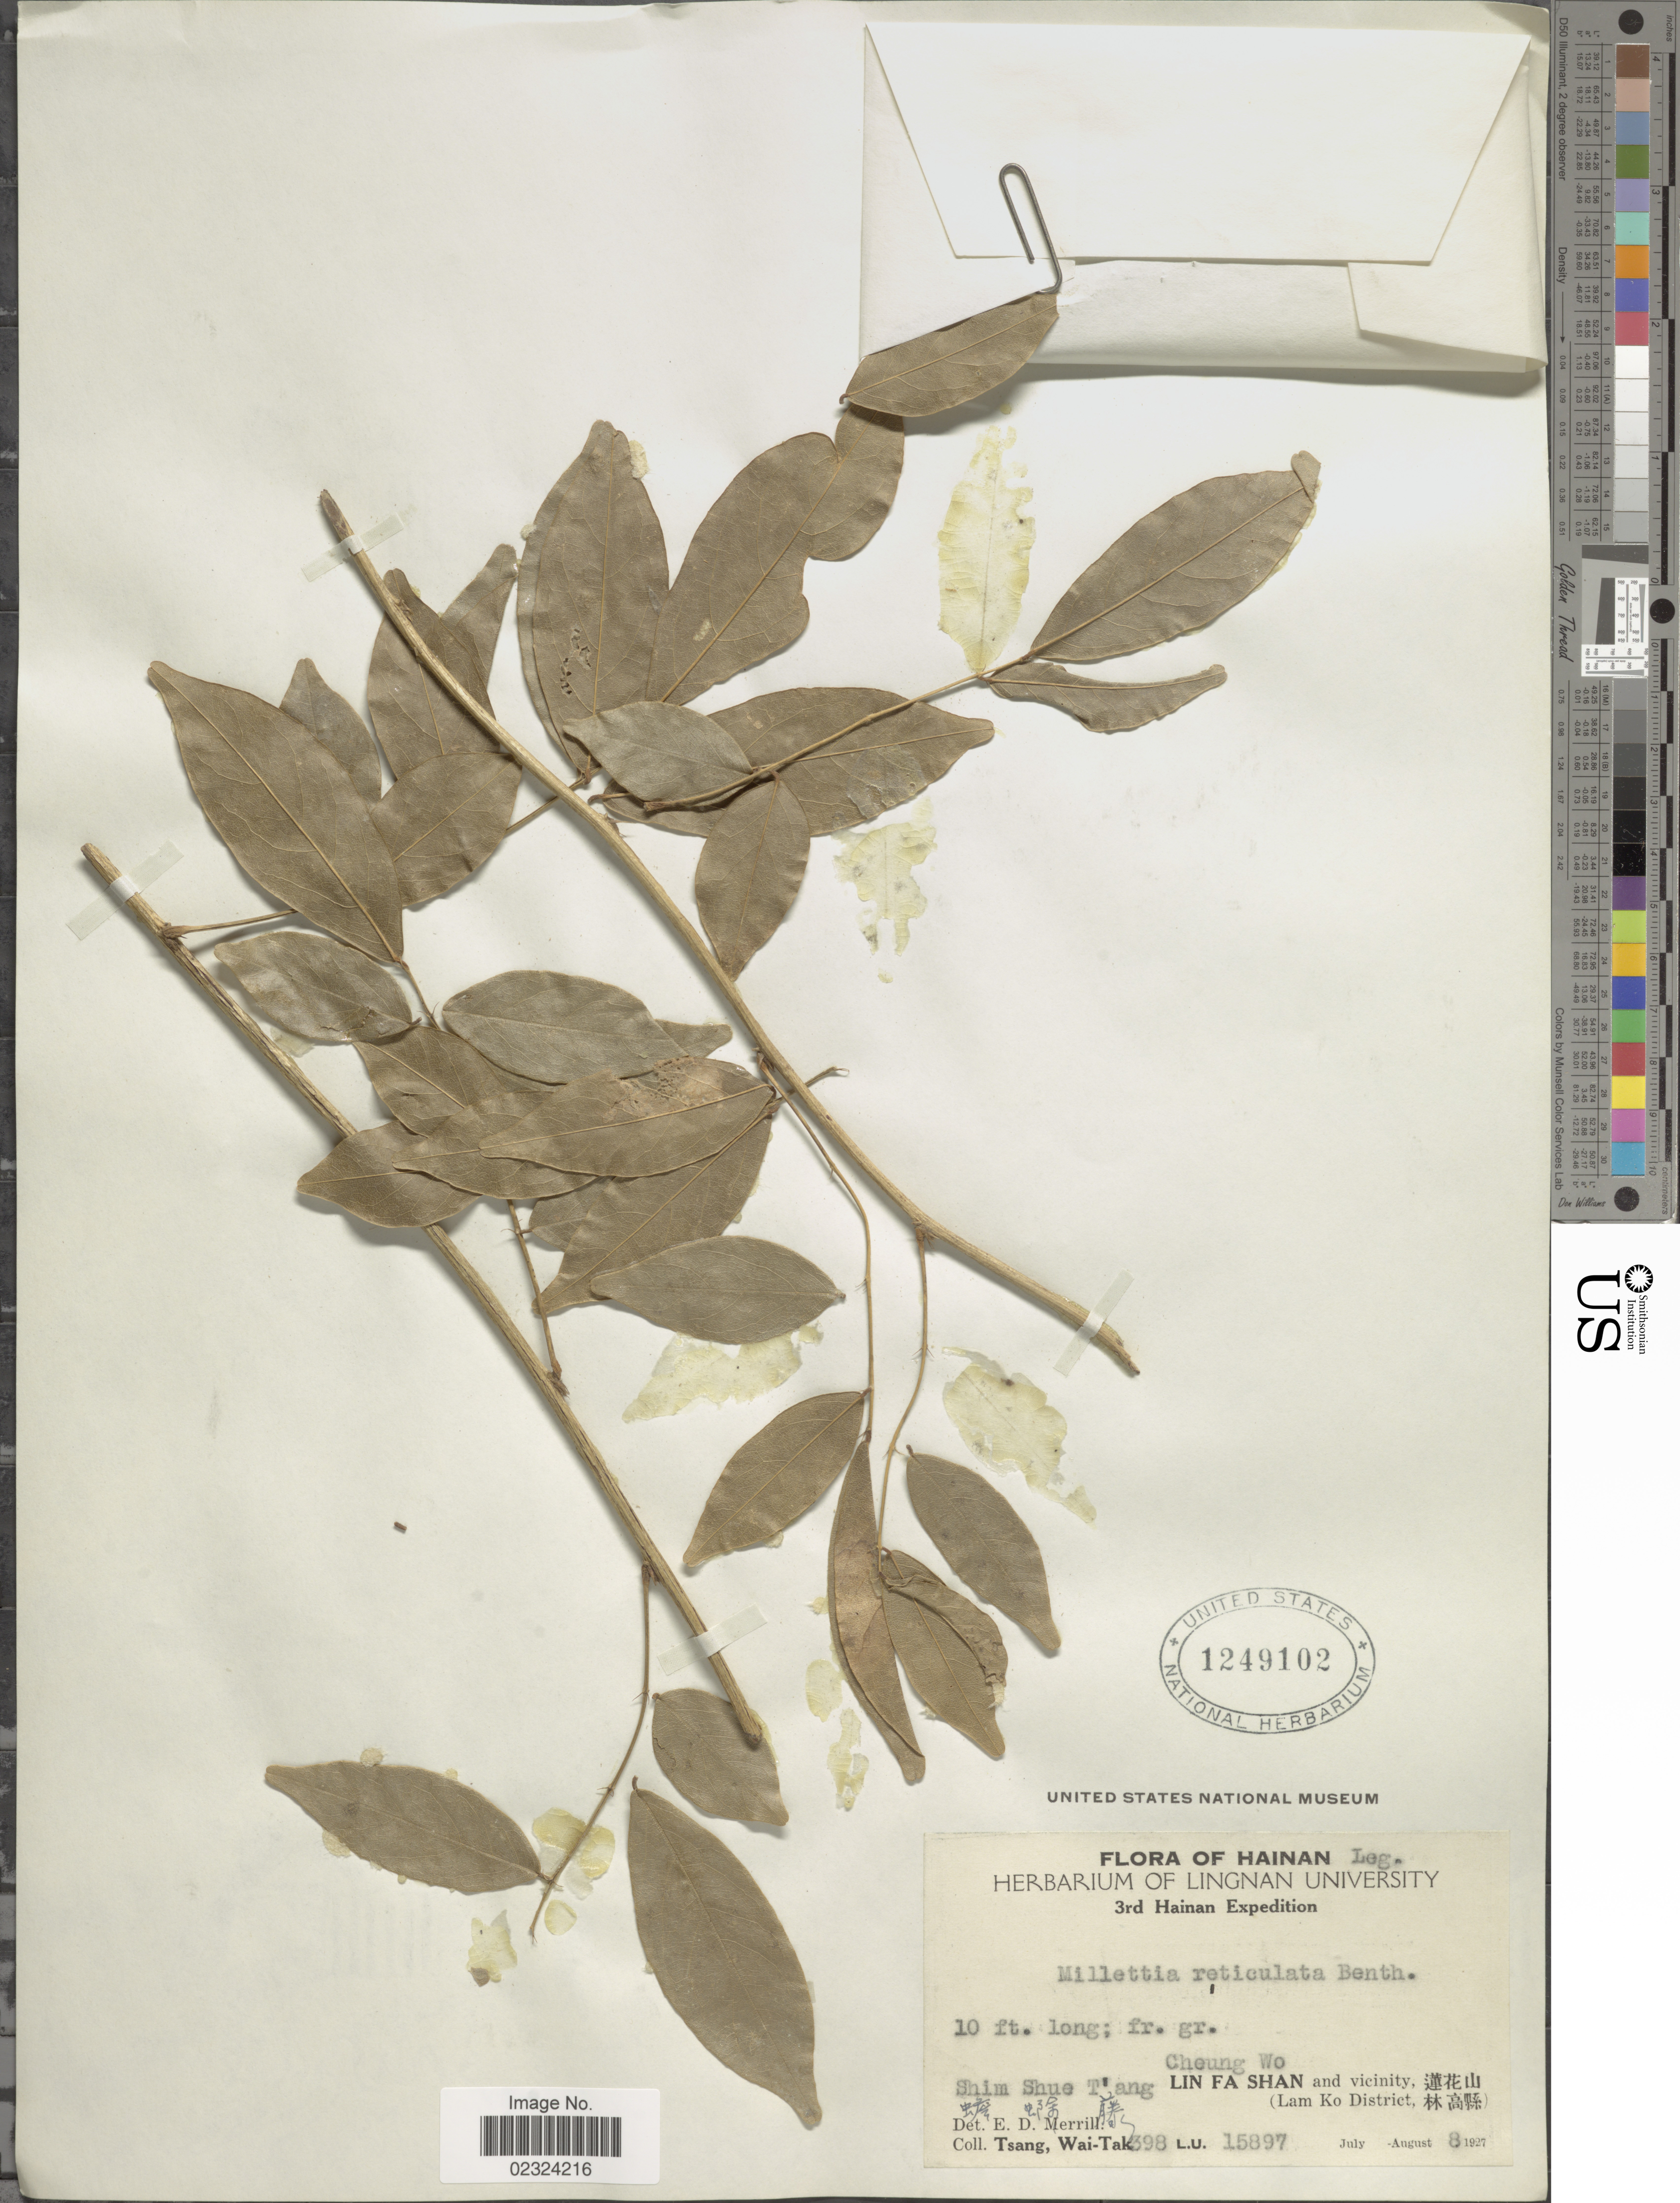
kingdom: Plantae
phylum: Tracheophyta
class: Magnoliopsida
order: Fabales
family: Fabaceae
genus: Wisteriopsis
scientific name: Wisteriopsis reticulata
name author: (Benth.) J. Compton & Schrire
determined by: Strong, Mark T., (BOT), Smithsonian Institution - National Museum of Natural History (UNITED STATES)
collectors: W. T. Tsang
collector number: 398/15897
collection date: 1927-08-08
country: China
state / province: Hainan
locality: Cheung Wo. Lin Fa Shan and vicinity. (Lam Ko District). Shim Shue T'ang.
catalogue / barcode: US 1249402